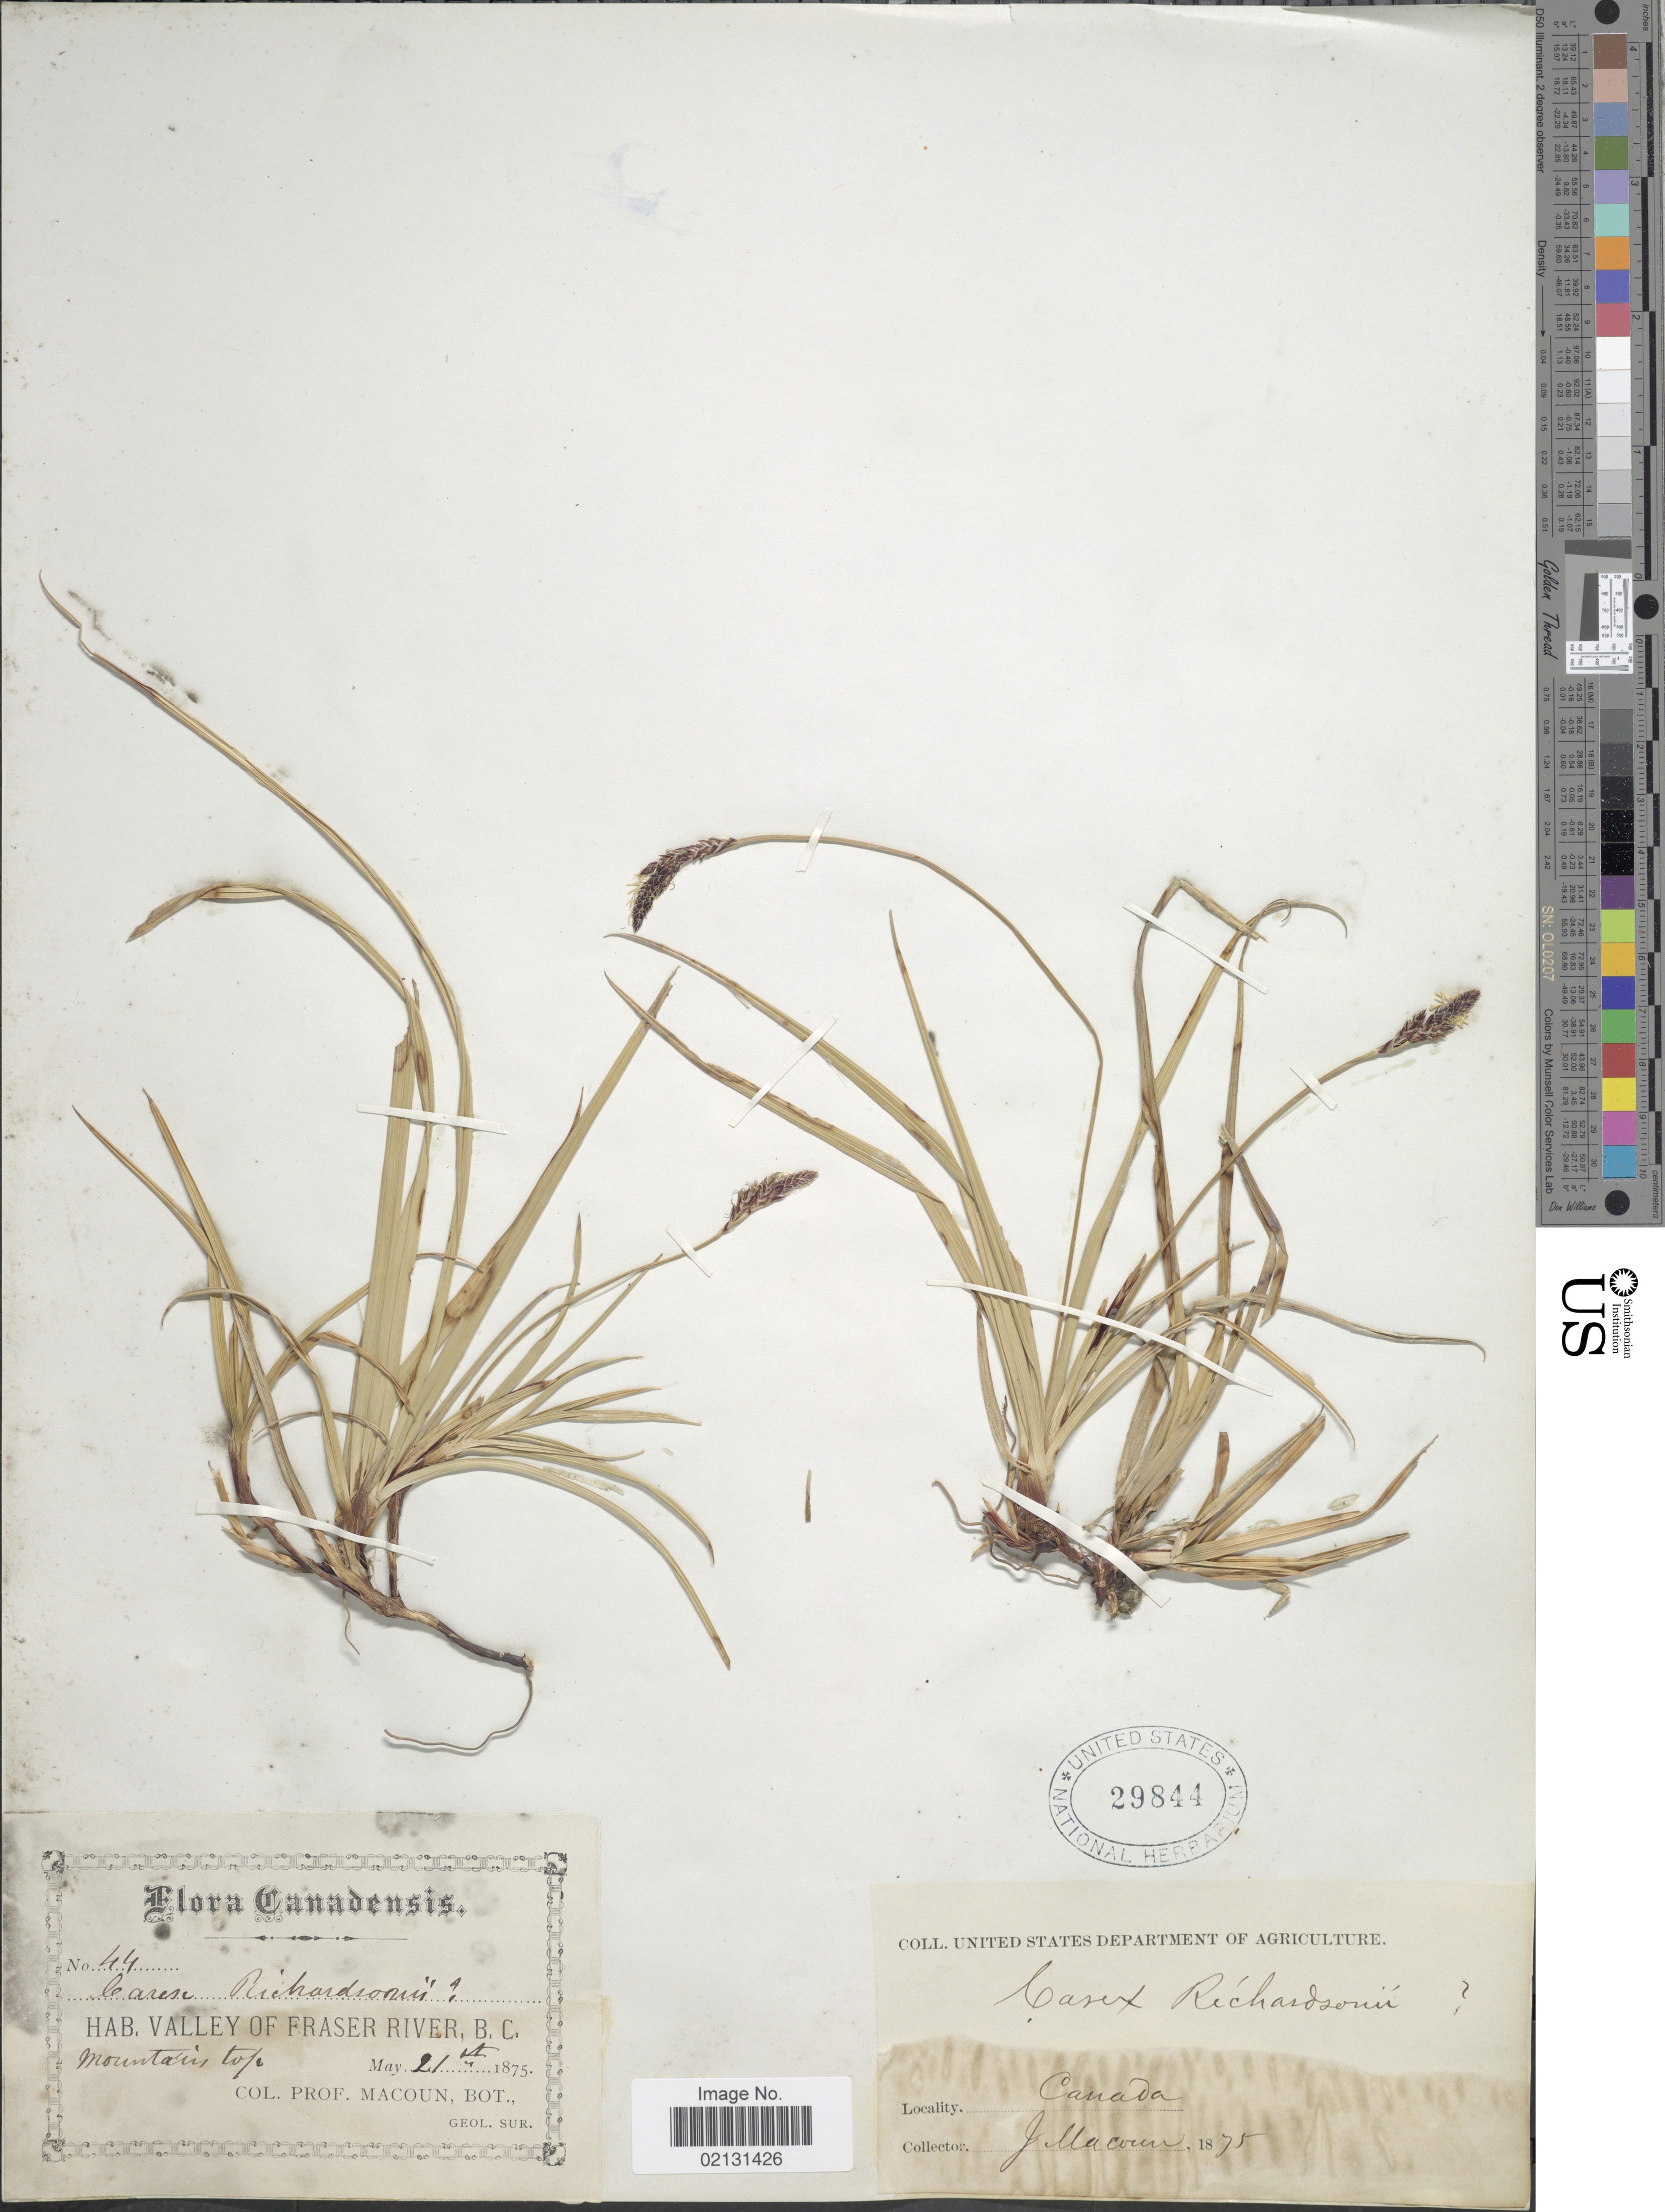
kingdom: Plantae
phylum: Tracheophyta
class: Liliopsida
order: Poales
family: Cyperaceae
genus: Carex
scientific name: Carex richardsonii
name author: R. Br.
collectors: J. Macoun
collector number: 44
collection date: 1875-05-21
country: Canada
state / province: British Columbia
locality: Canadensis, Valley of Fraser River, Mountain top.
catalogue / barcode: US 29844